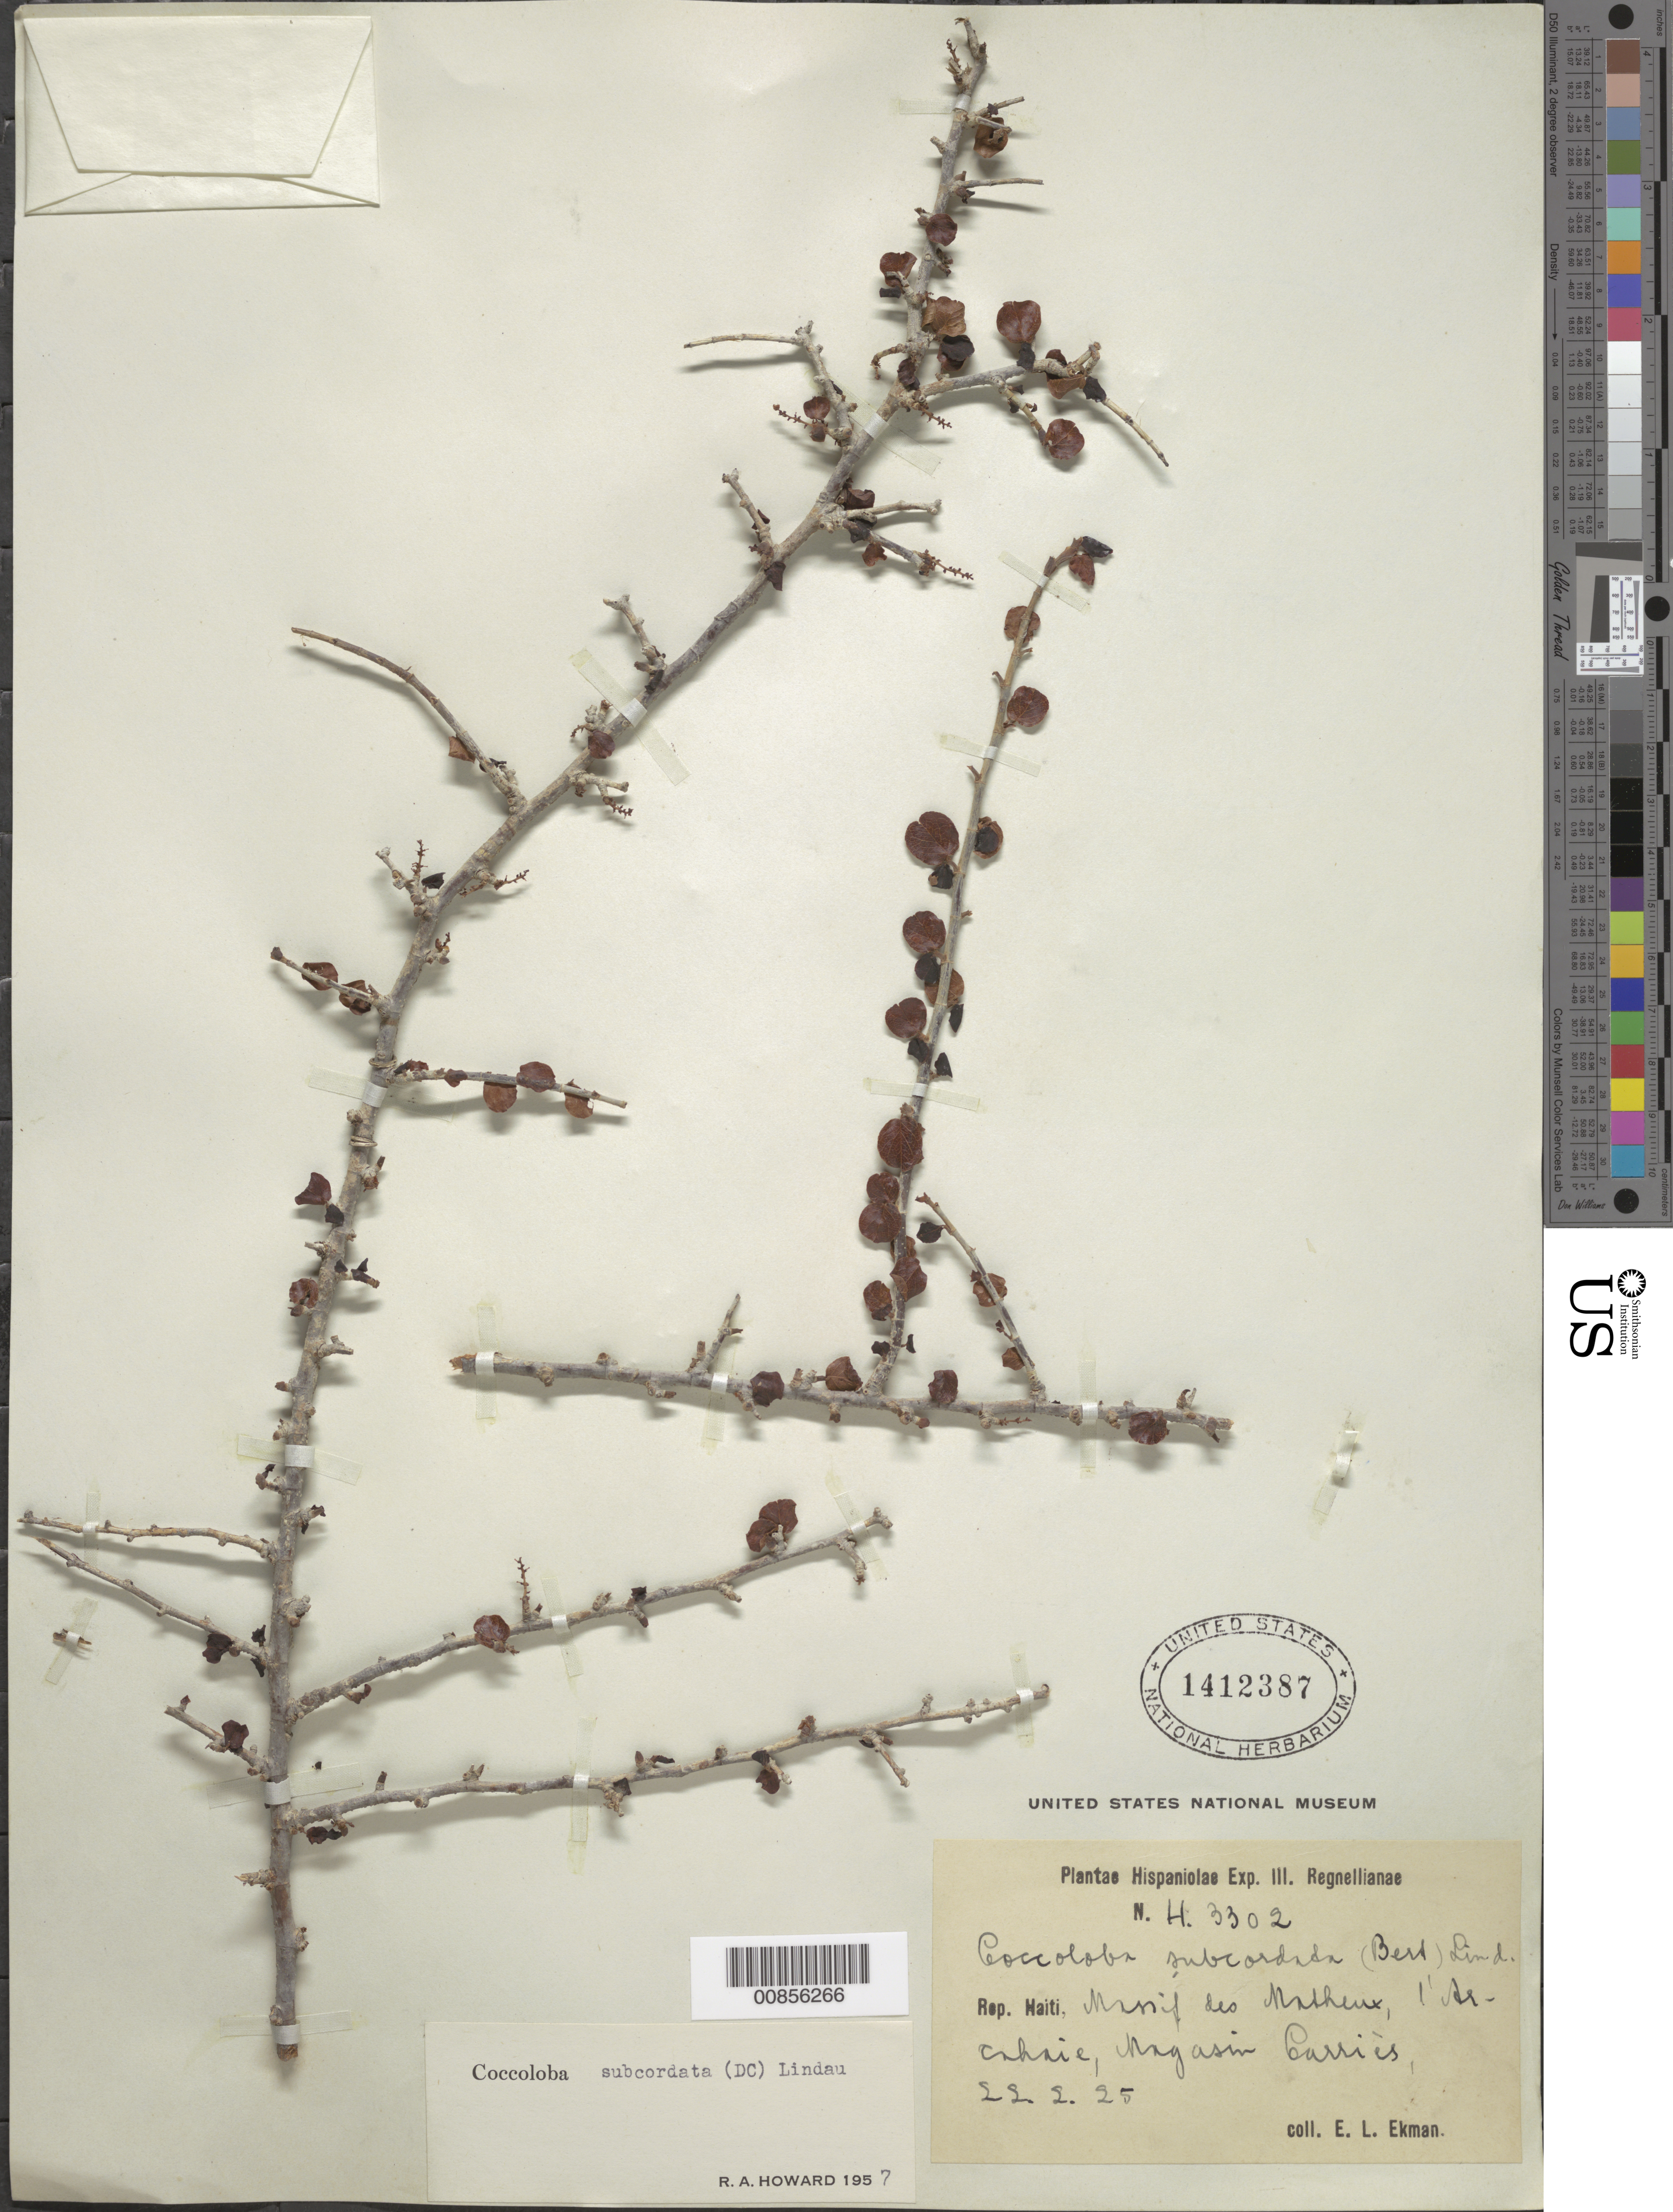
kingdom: Plantae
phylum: Tracheophyta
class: Magnoliopsida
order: Caryophyllales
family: Polygonaceae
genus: Coccoloba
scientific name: Coccoloba subcordata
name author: (DC.) Lindau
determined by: Howard, R. A.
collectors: E. L. Ekman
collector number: H 3302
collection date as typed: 22 Feb 1925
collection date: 1925-02-22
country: Haiti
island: Hispaniola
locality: Massif des Matheux, l'Arcahaie, Magasin Carriès.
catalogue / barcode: US 1412387